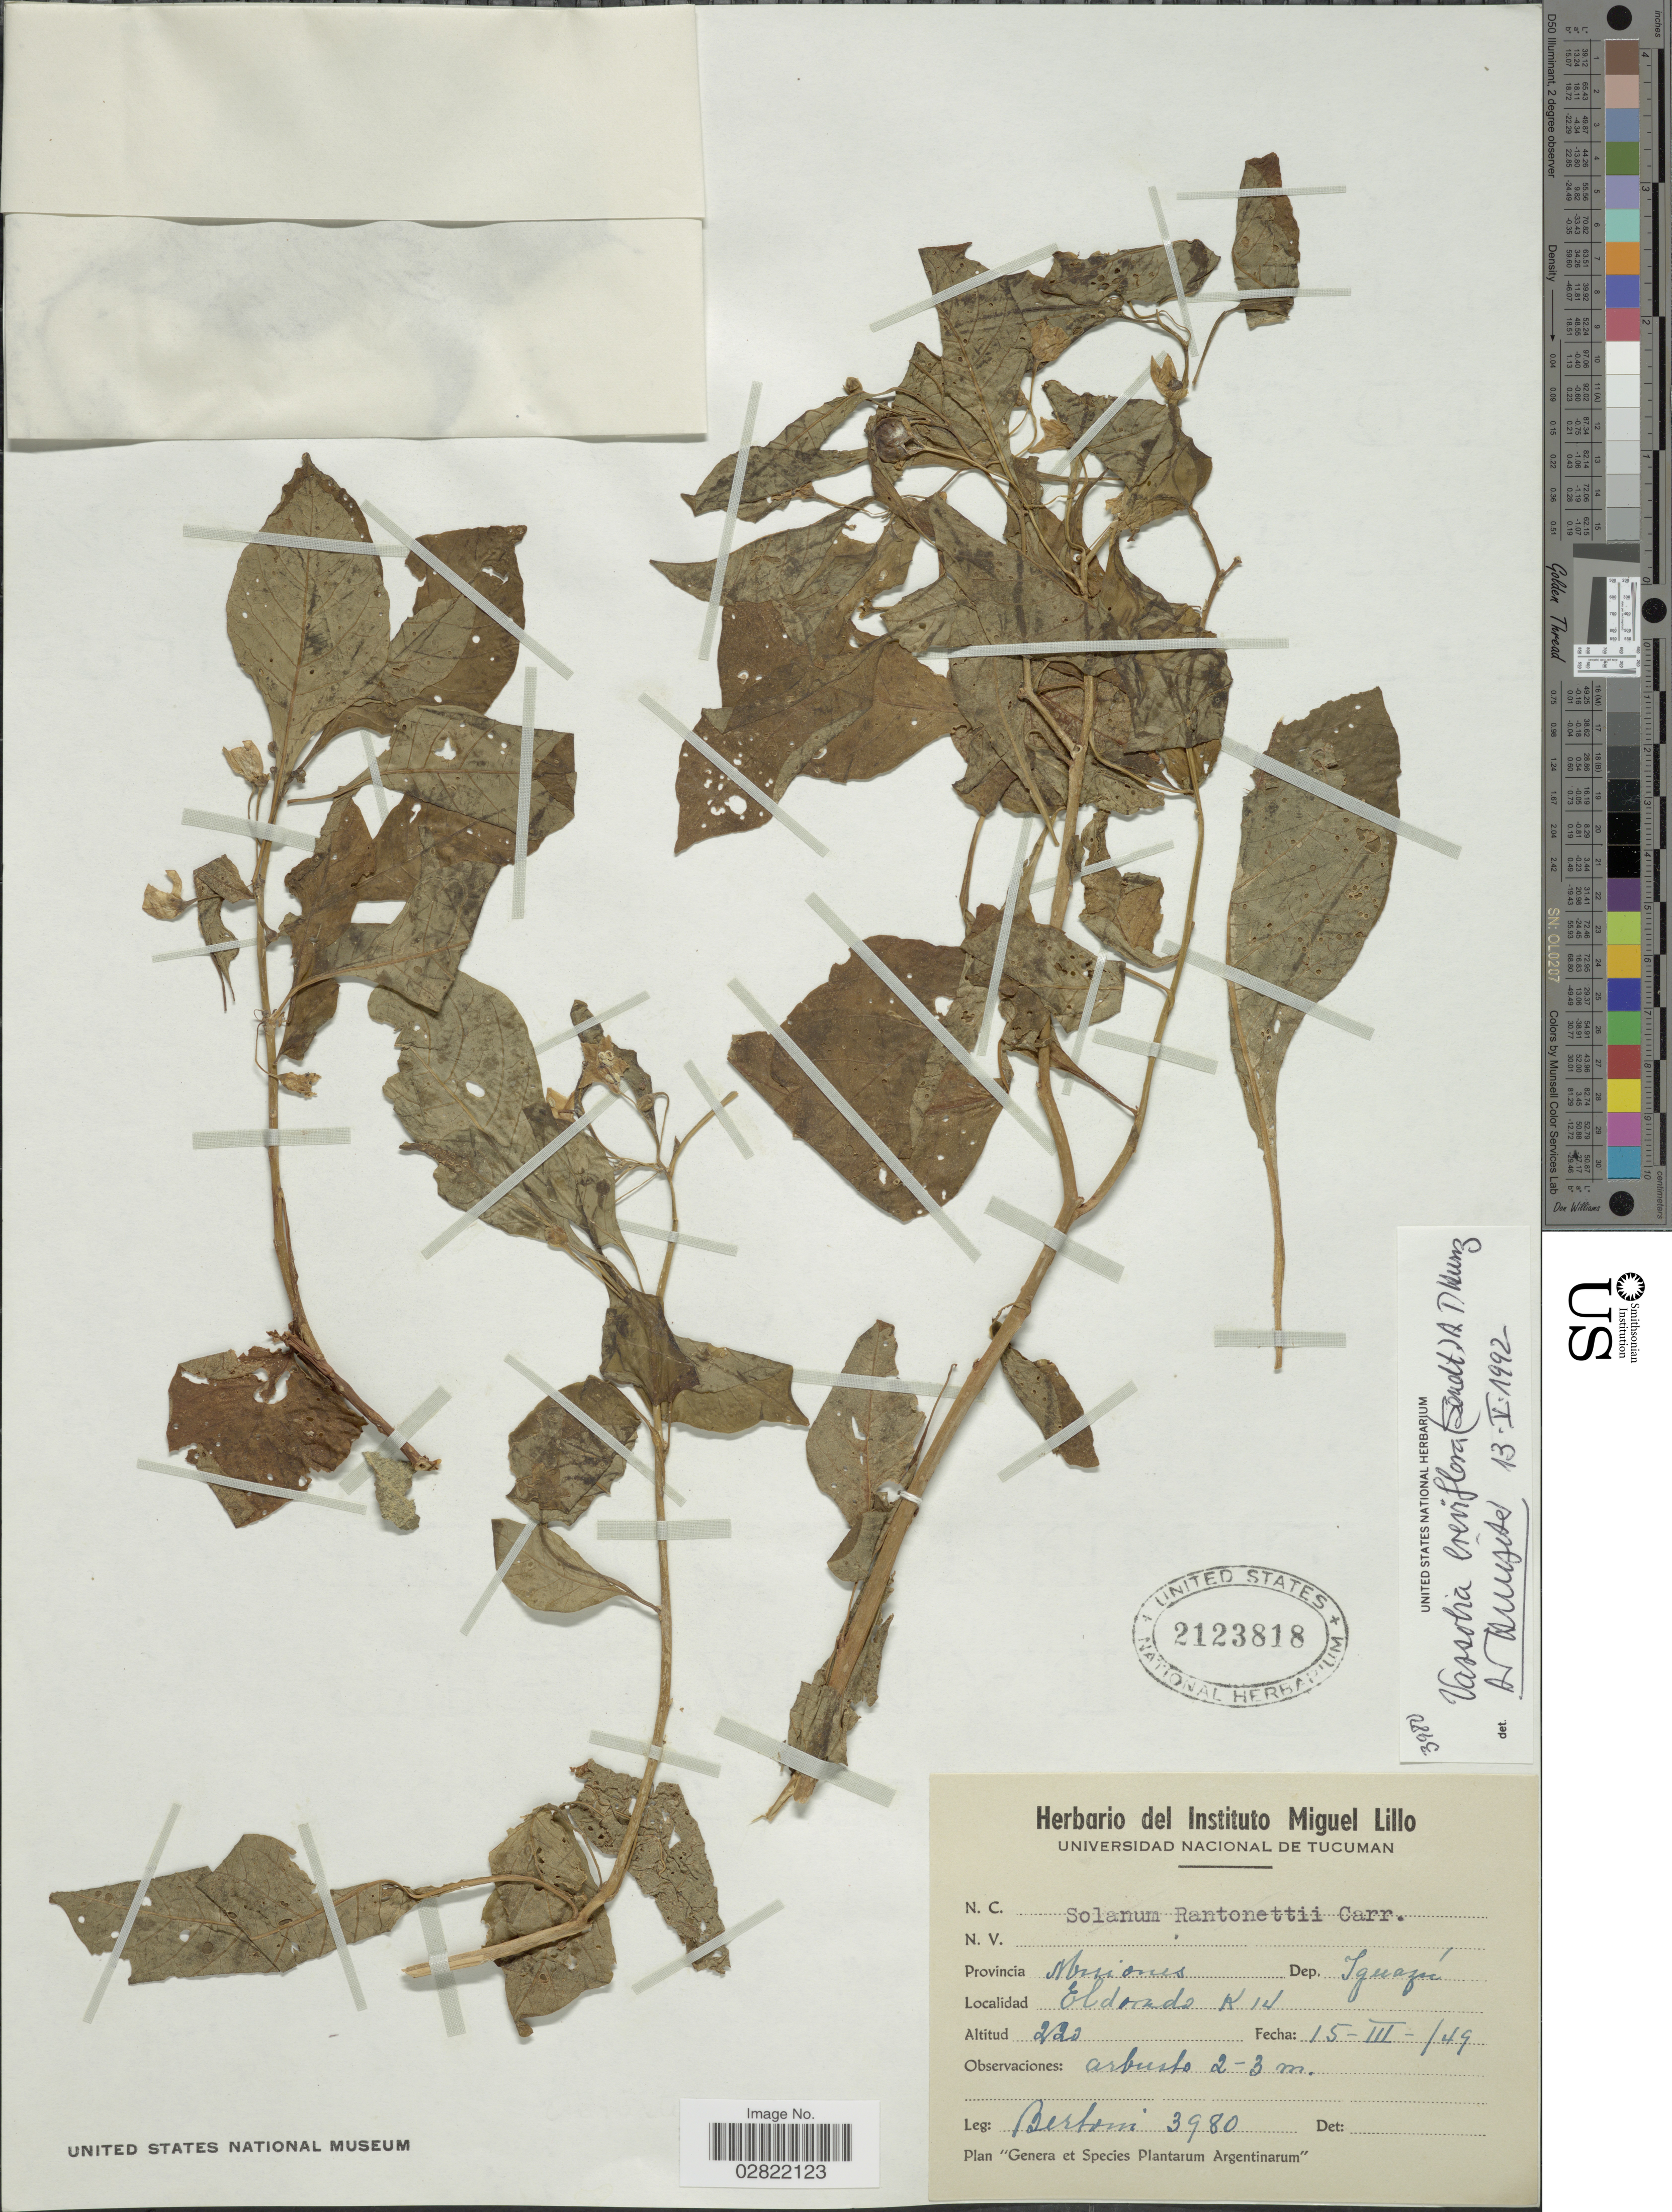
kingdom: Plantae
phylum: Tracheophyta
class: Magnoliopsida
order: Solanales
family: Solanaceae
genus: Vassobia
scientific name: Vassobia breviflora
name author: (Sendt.) Hunz.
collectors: -- Bertoni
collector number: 3980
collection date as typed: Transcribed d/m/y: 15/3/49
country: Argentina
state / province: Misiones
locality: Provincia Misiones, Dep. Iguazú, Eldorado K 14.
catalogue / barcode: US 2123818